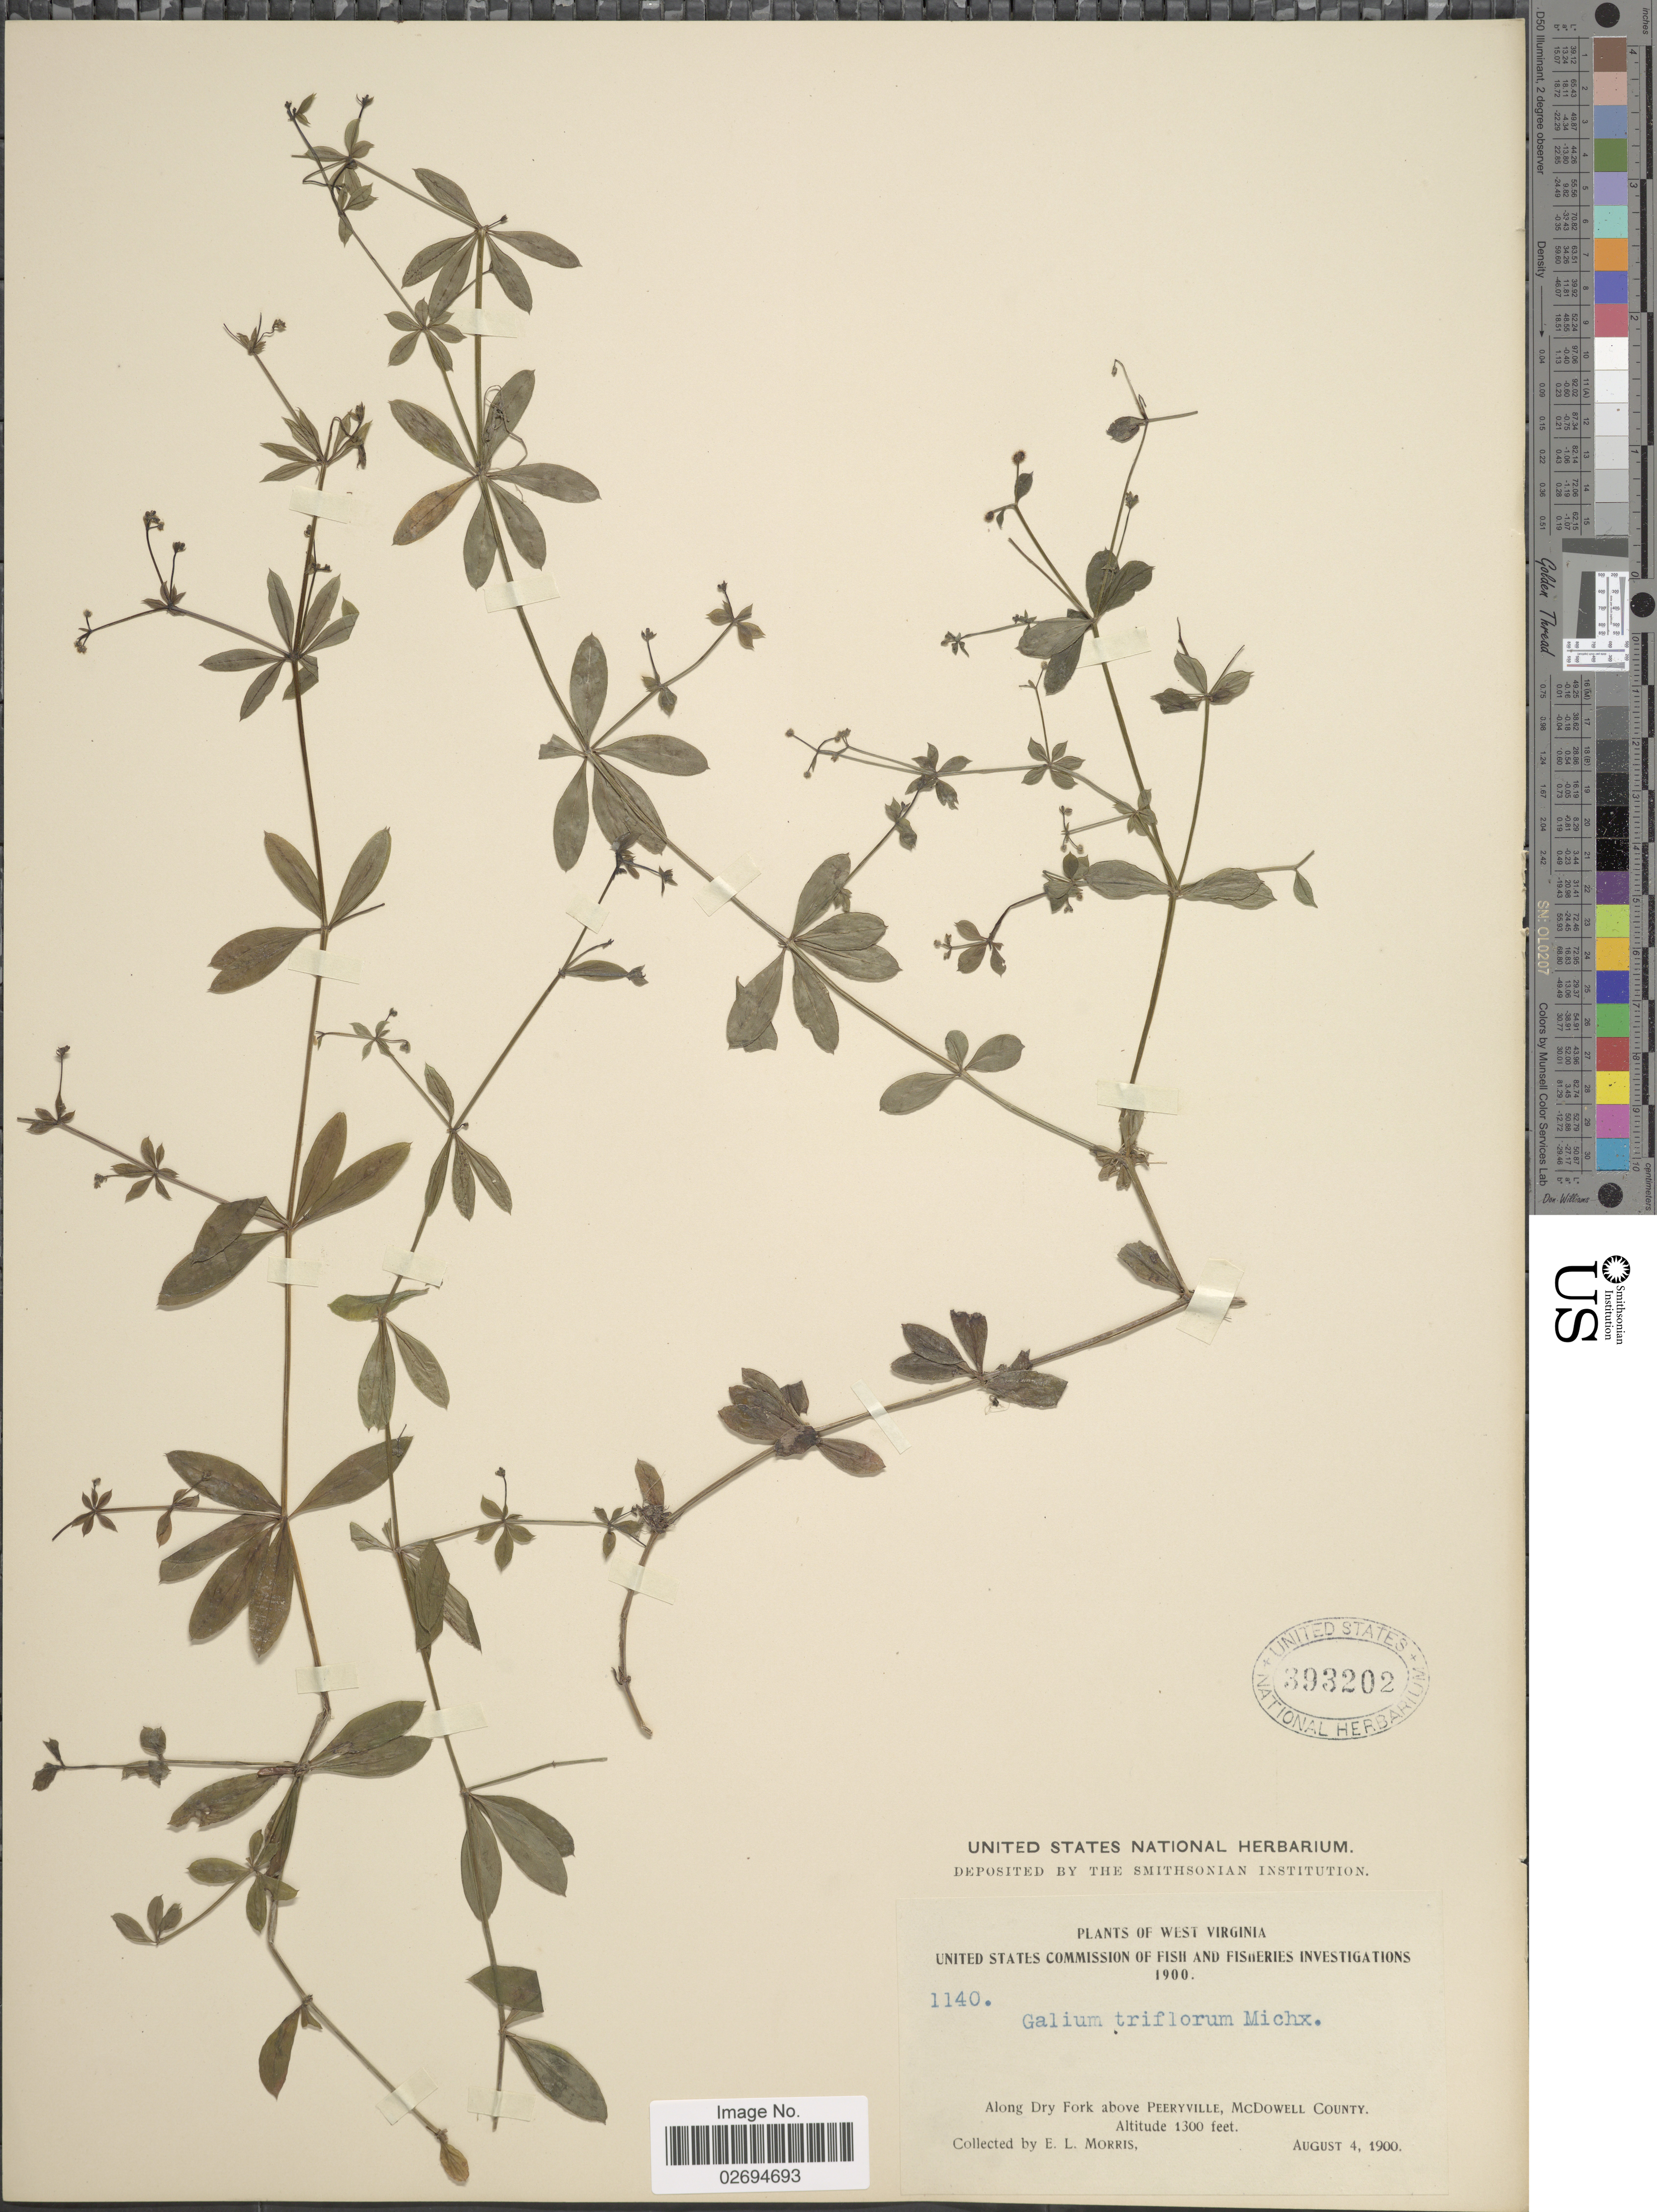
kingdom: Plantae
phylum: Tracheophyta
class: Magnoliopsida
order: Gentianales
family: Rubiaceae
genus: Galium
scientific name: Galium triflorum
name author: Michx.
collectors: E. Morris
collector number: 1140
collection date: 1900-08-04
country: United States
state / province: West Virginia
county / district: McDowell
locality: Along Dry Fork above Peeryville, McDowell County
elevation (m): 396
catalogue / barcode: US 393202